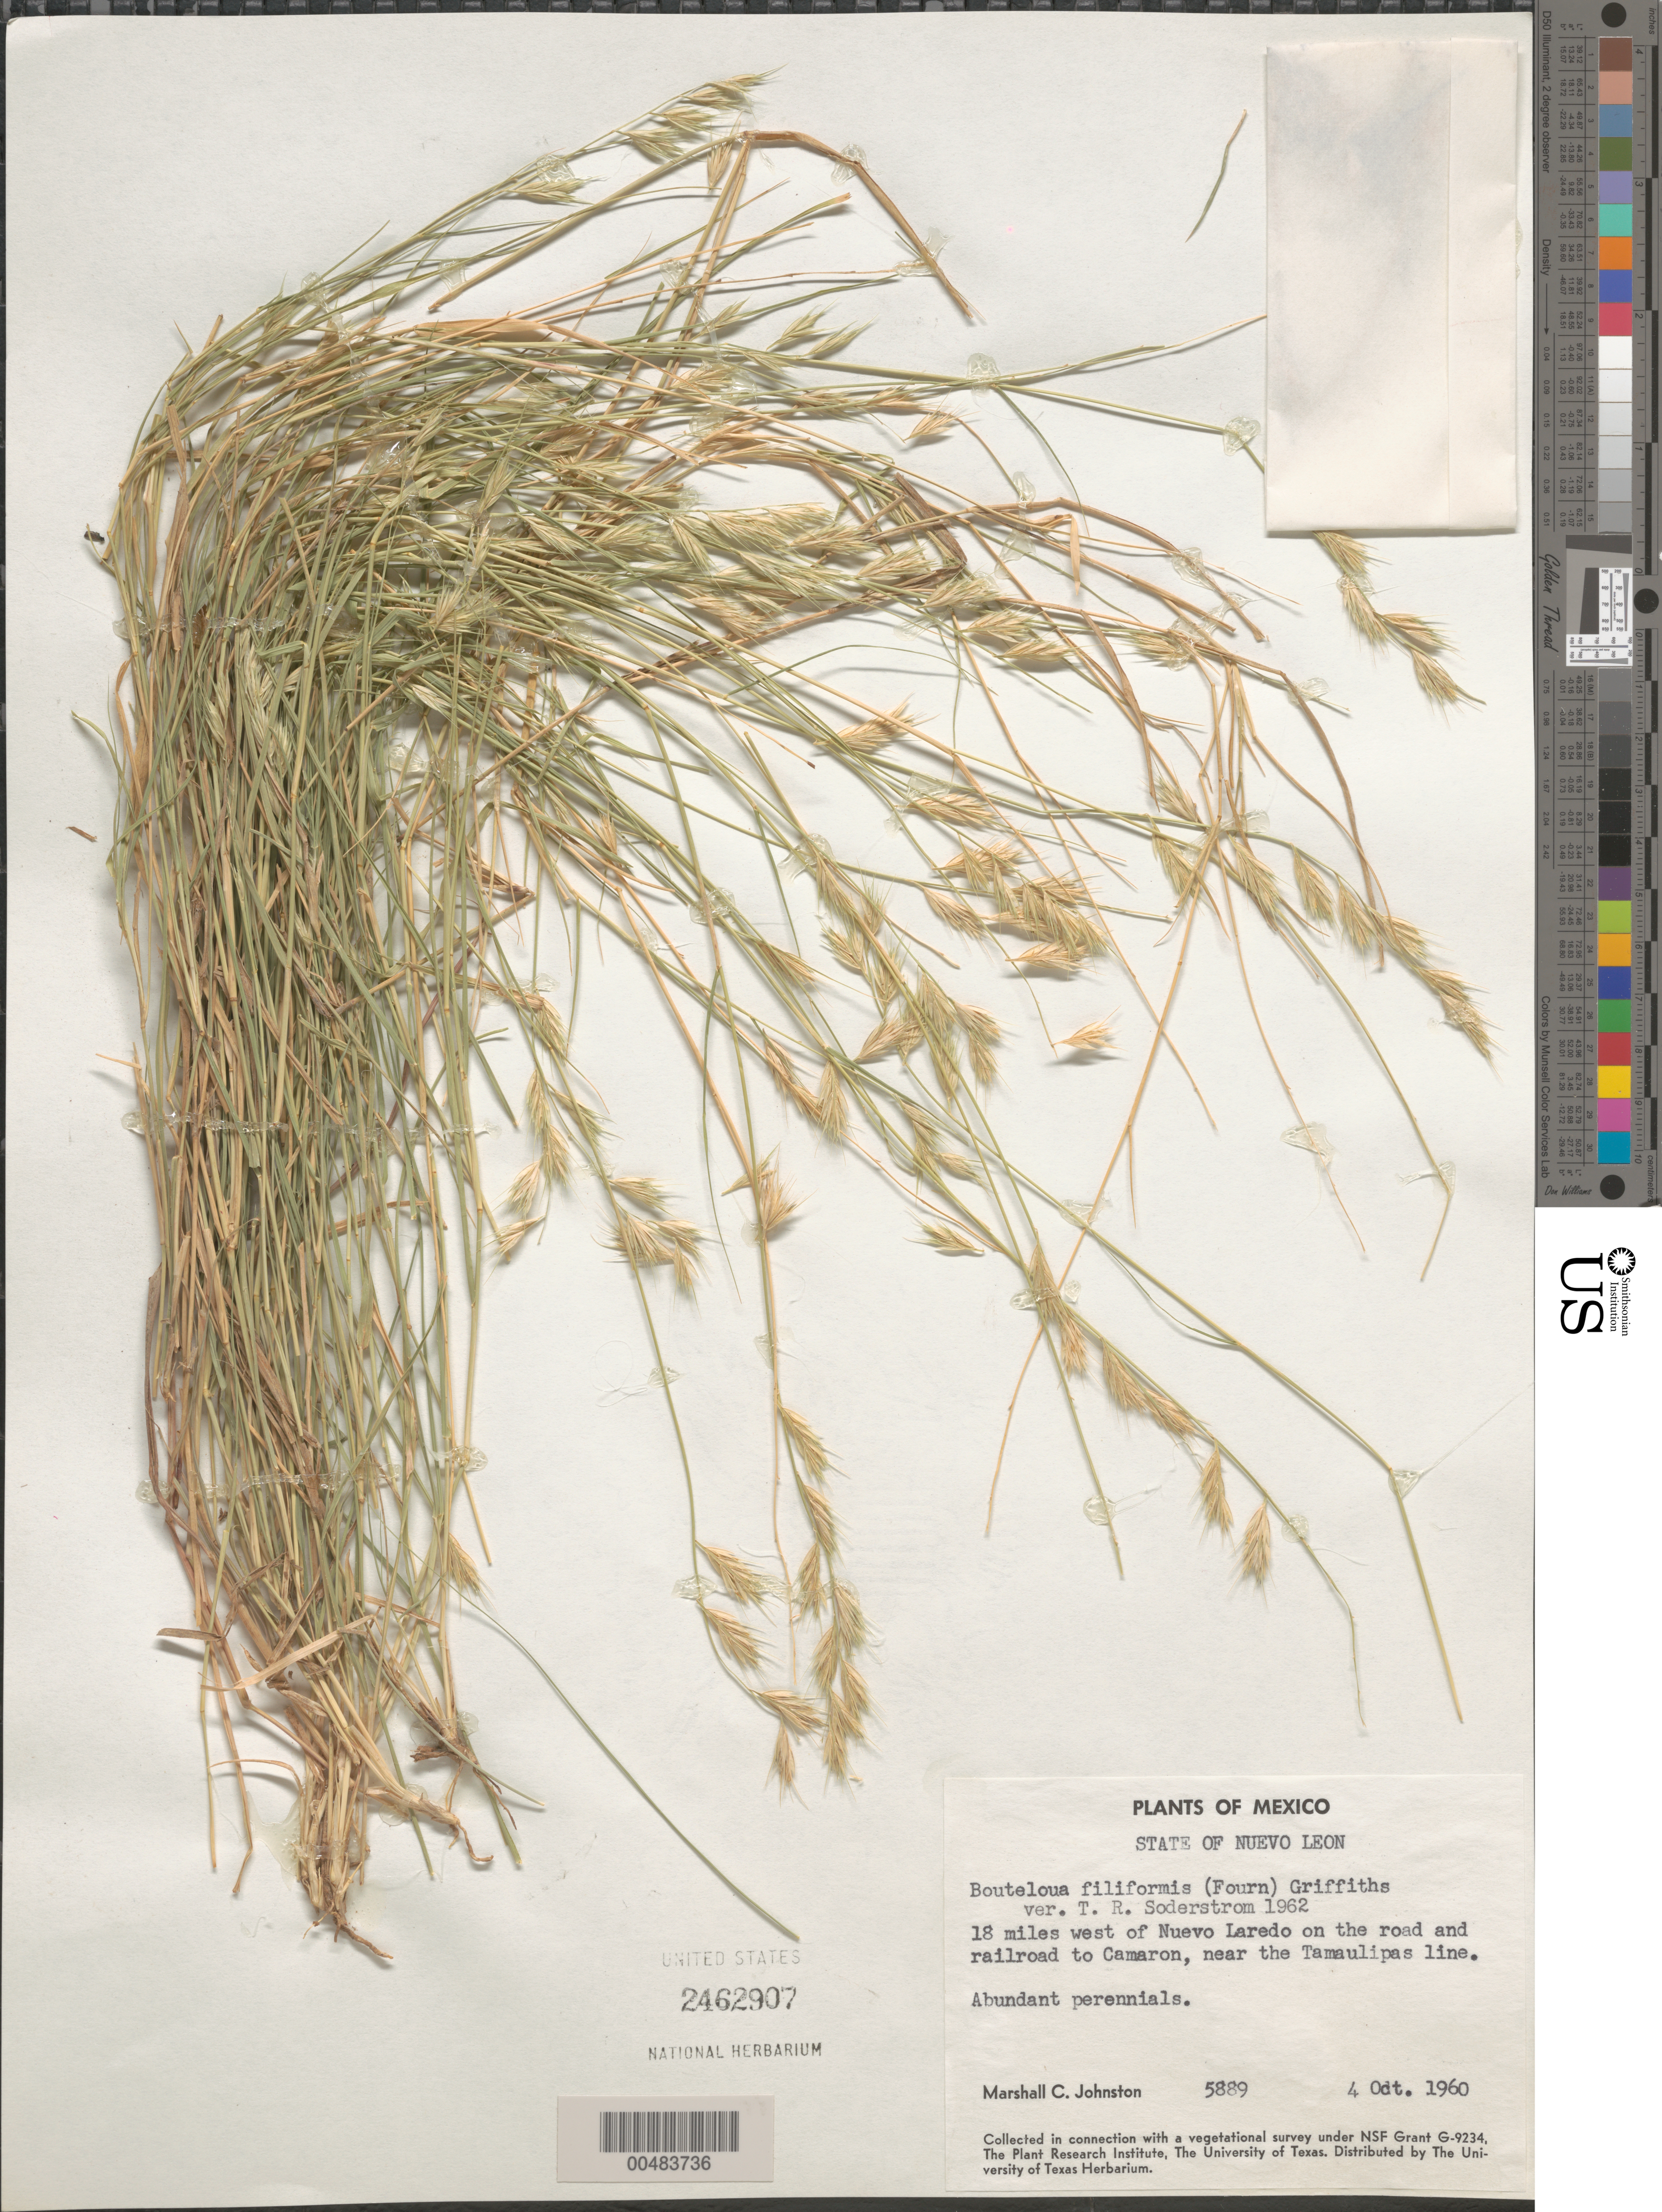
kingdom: Plantae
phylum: Tracheophyta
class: Liliopsida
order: Poales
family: Poaceae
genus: Bouteloua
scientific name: Bouteloua repens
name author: (Kunth) Scribn. & Merr.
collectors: M. Johnston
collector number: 5889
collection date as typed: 4 Oct 1960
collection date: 1960-10-04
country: Mexico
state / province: Nuevo León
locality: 18 mi W of Nuevo Laredo on the rd and railroad to Camaron, near the Tamaulipas line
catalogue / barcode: US 2462907